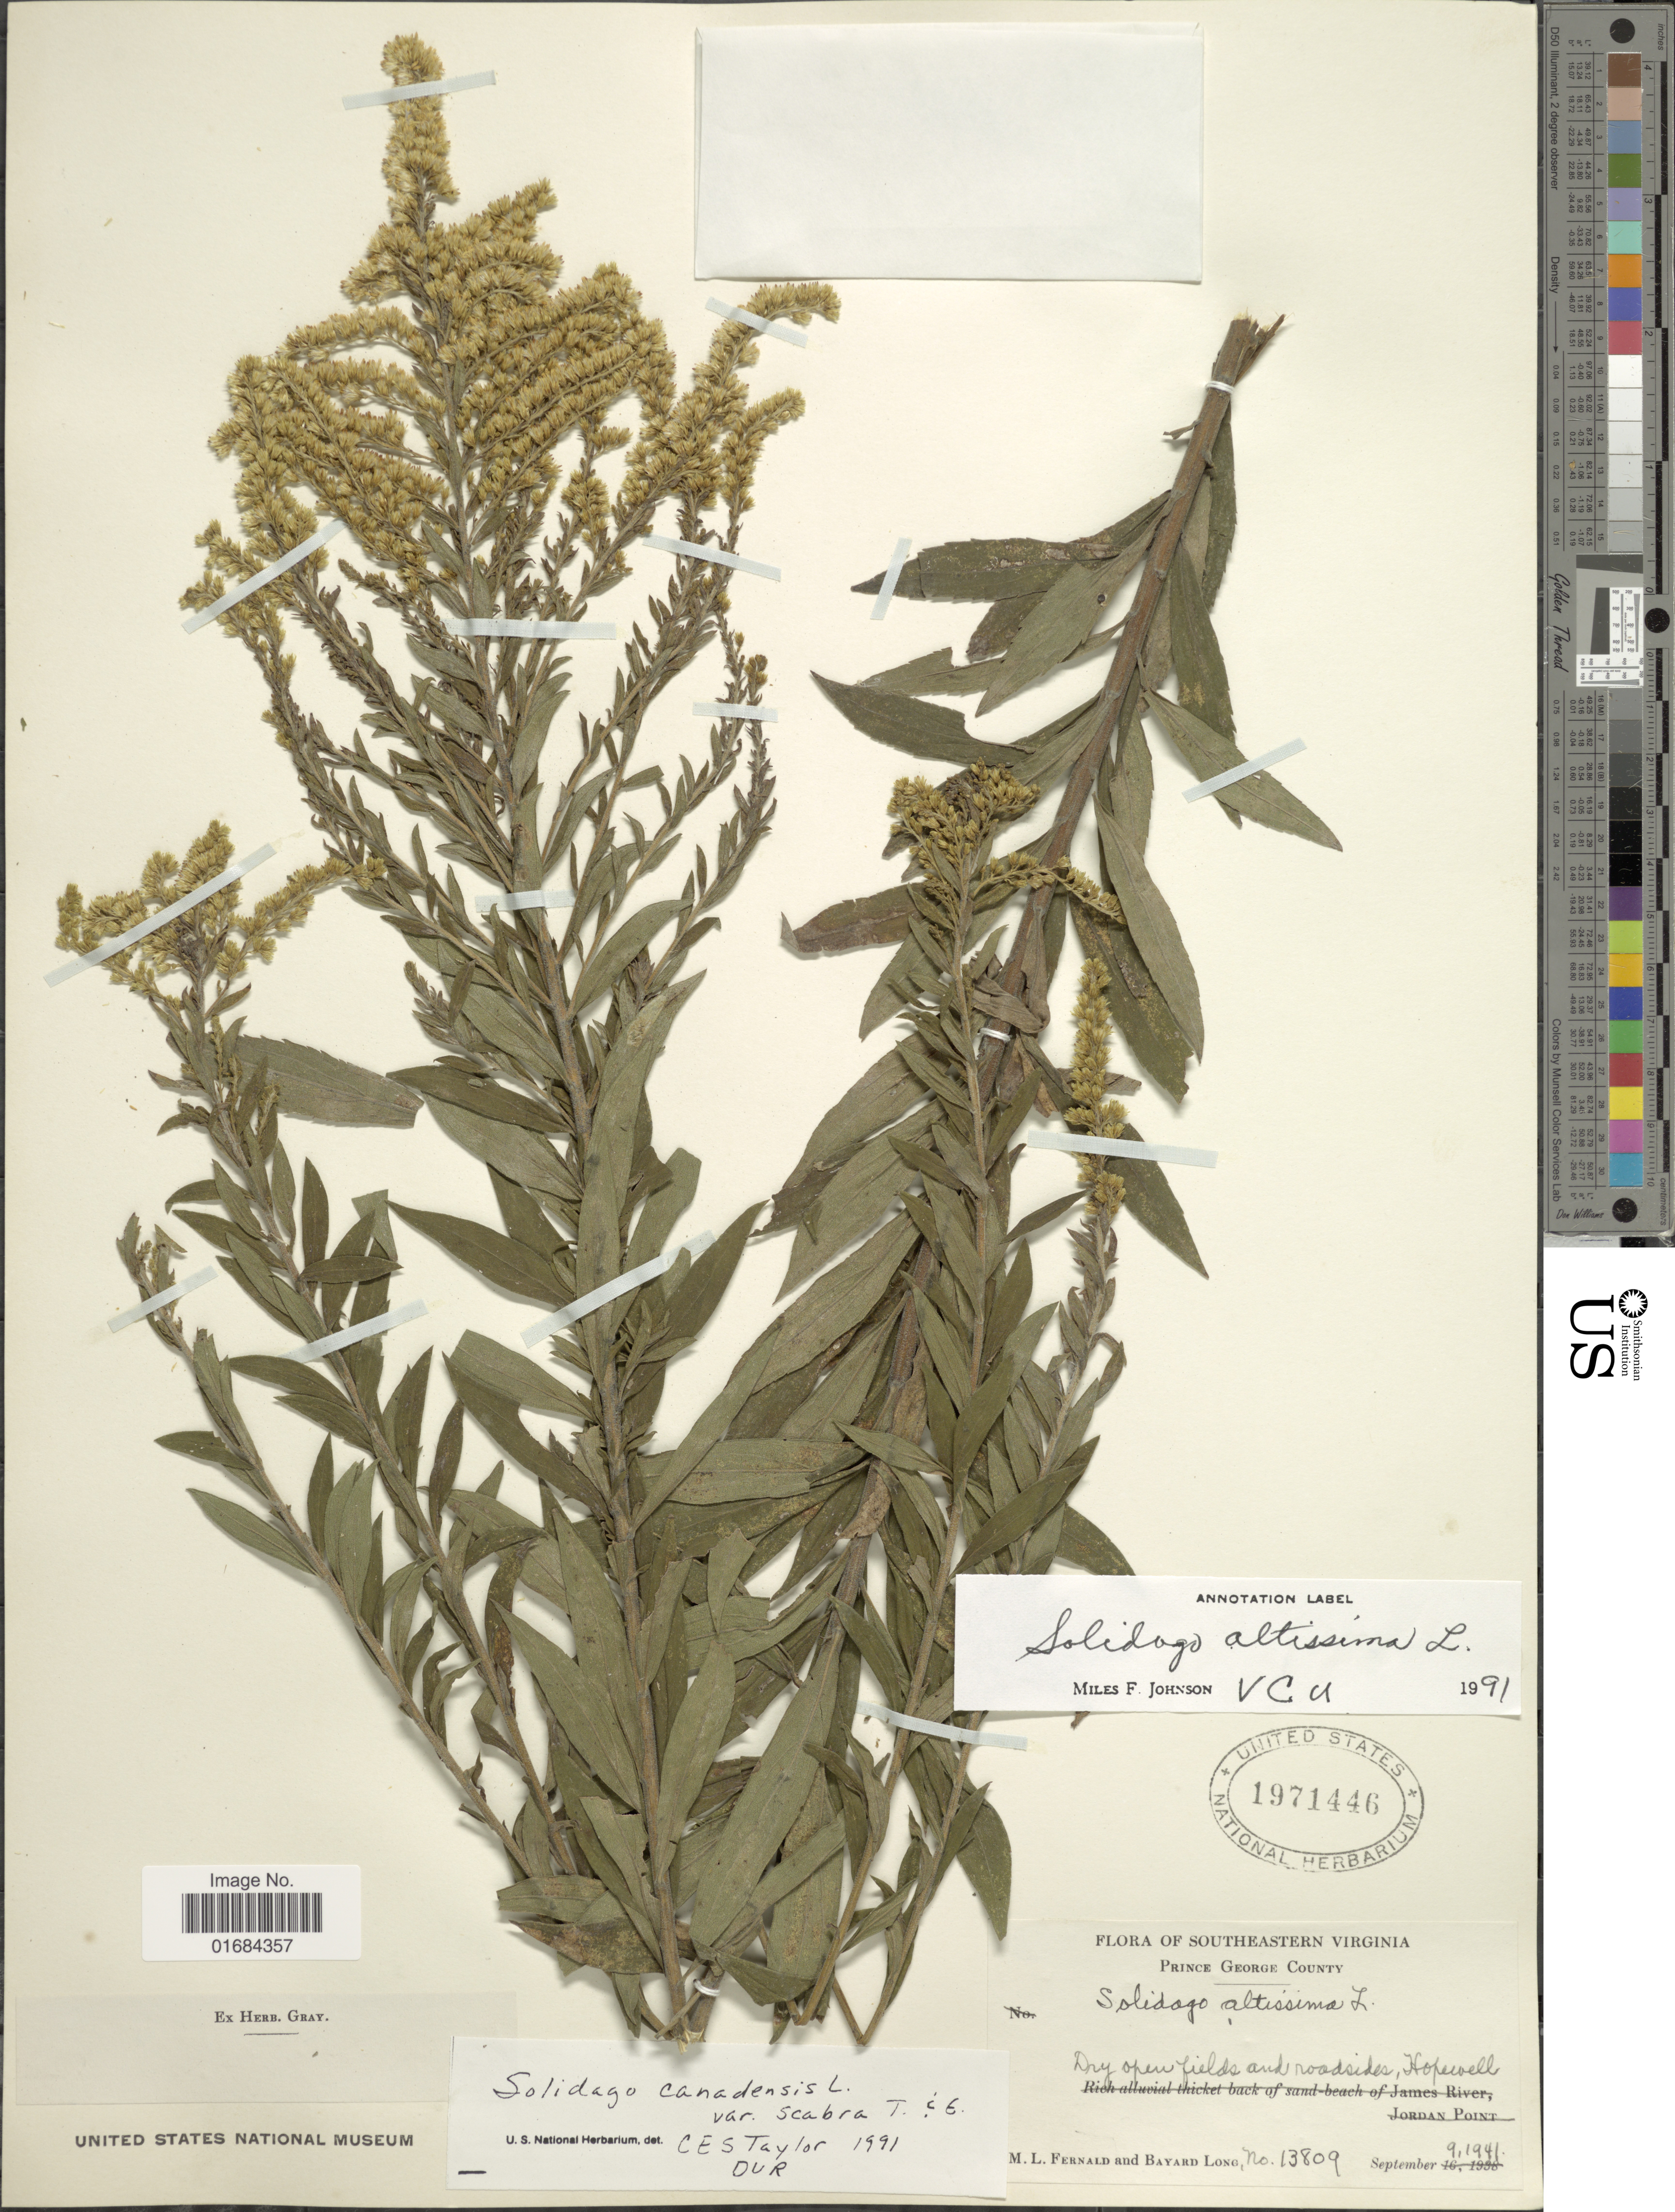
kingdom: Plantae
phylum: Tracheophyta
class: Magnoliopsida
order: Asterales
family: Asteraceae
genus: Solidago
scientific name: Solidago altissima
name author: L.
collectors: M. L. Fernald & B. Long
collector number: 13809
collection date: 1941-09-09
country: United States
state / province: Virginia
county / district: Prince George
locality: Southeastern Virginia, Prince George County, dry open fields and roadside,Hopewell.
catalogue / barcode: US 1971446